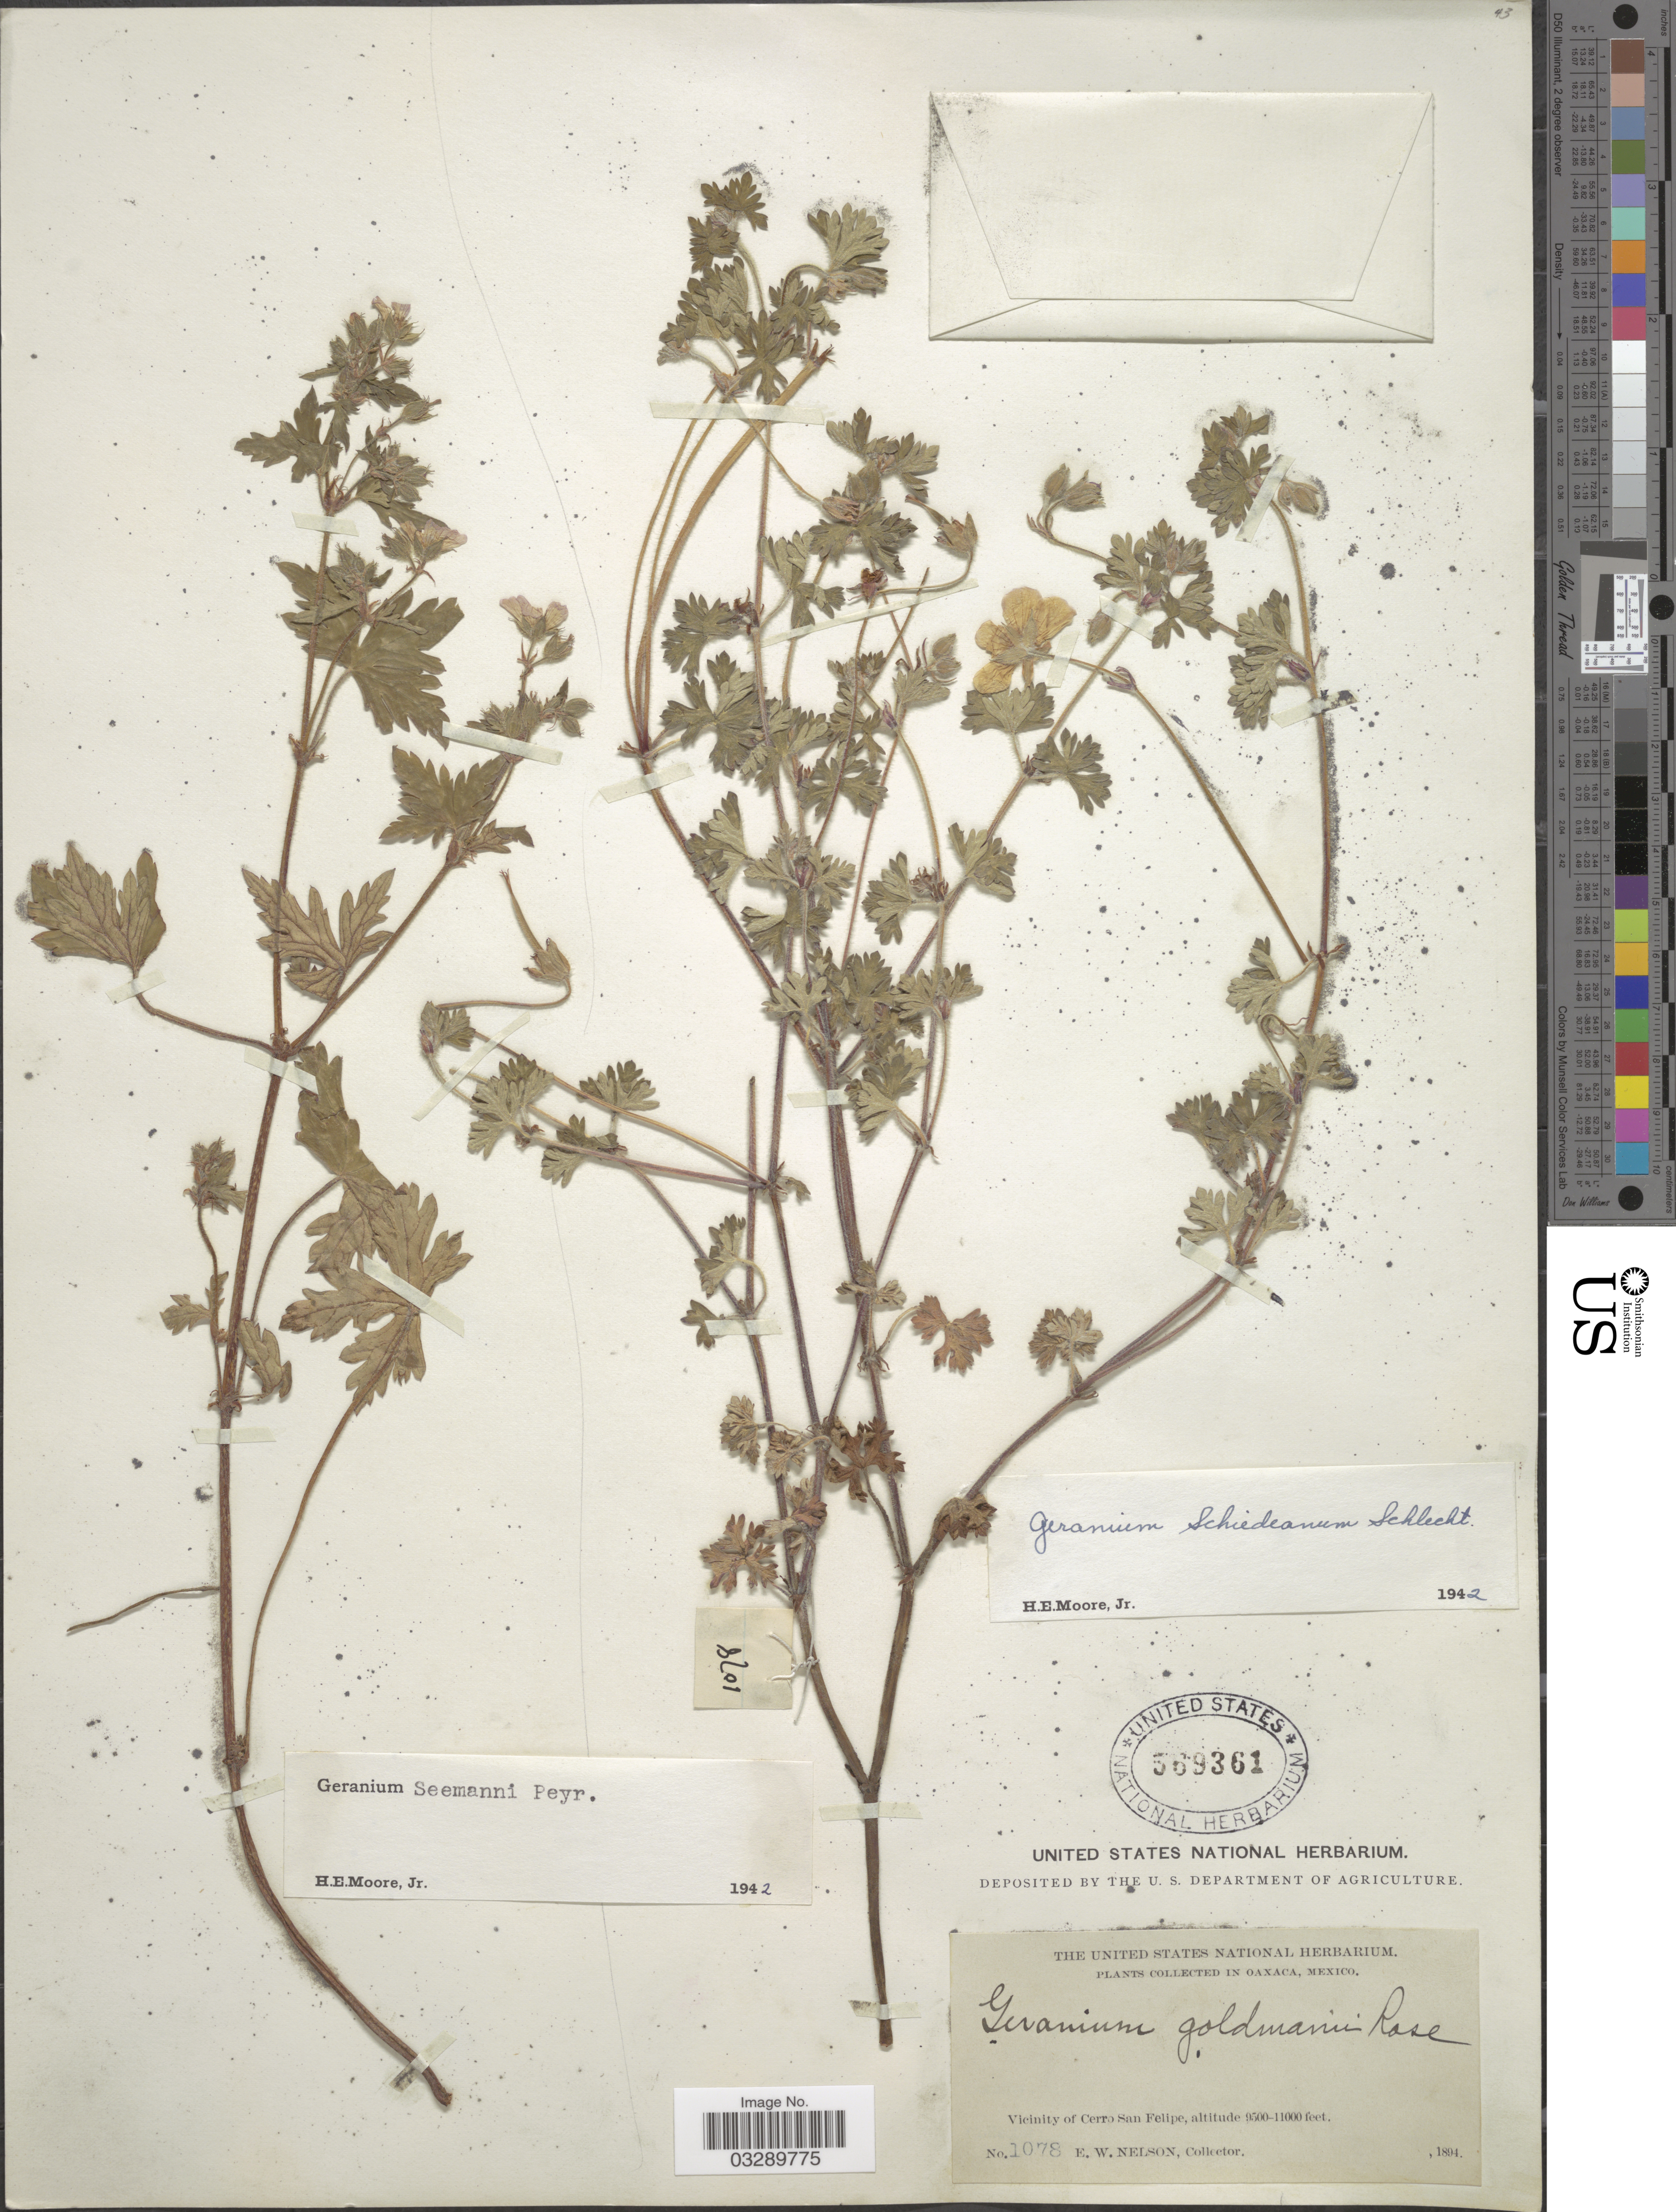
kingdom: Plantae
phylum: Tracheophyta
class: Magnoliopsida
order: Geraniales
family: Geraniaceae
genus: Geranium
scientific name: Geranium seemannii subsp. seemannii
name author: Peyr.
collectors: E. W. Nelson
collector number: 1078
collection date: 1894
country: Mexico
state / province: Oaxaca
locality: Vicinity of Cerro San Felipe.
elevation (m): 2896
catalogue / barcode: US 569361